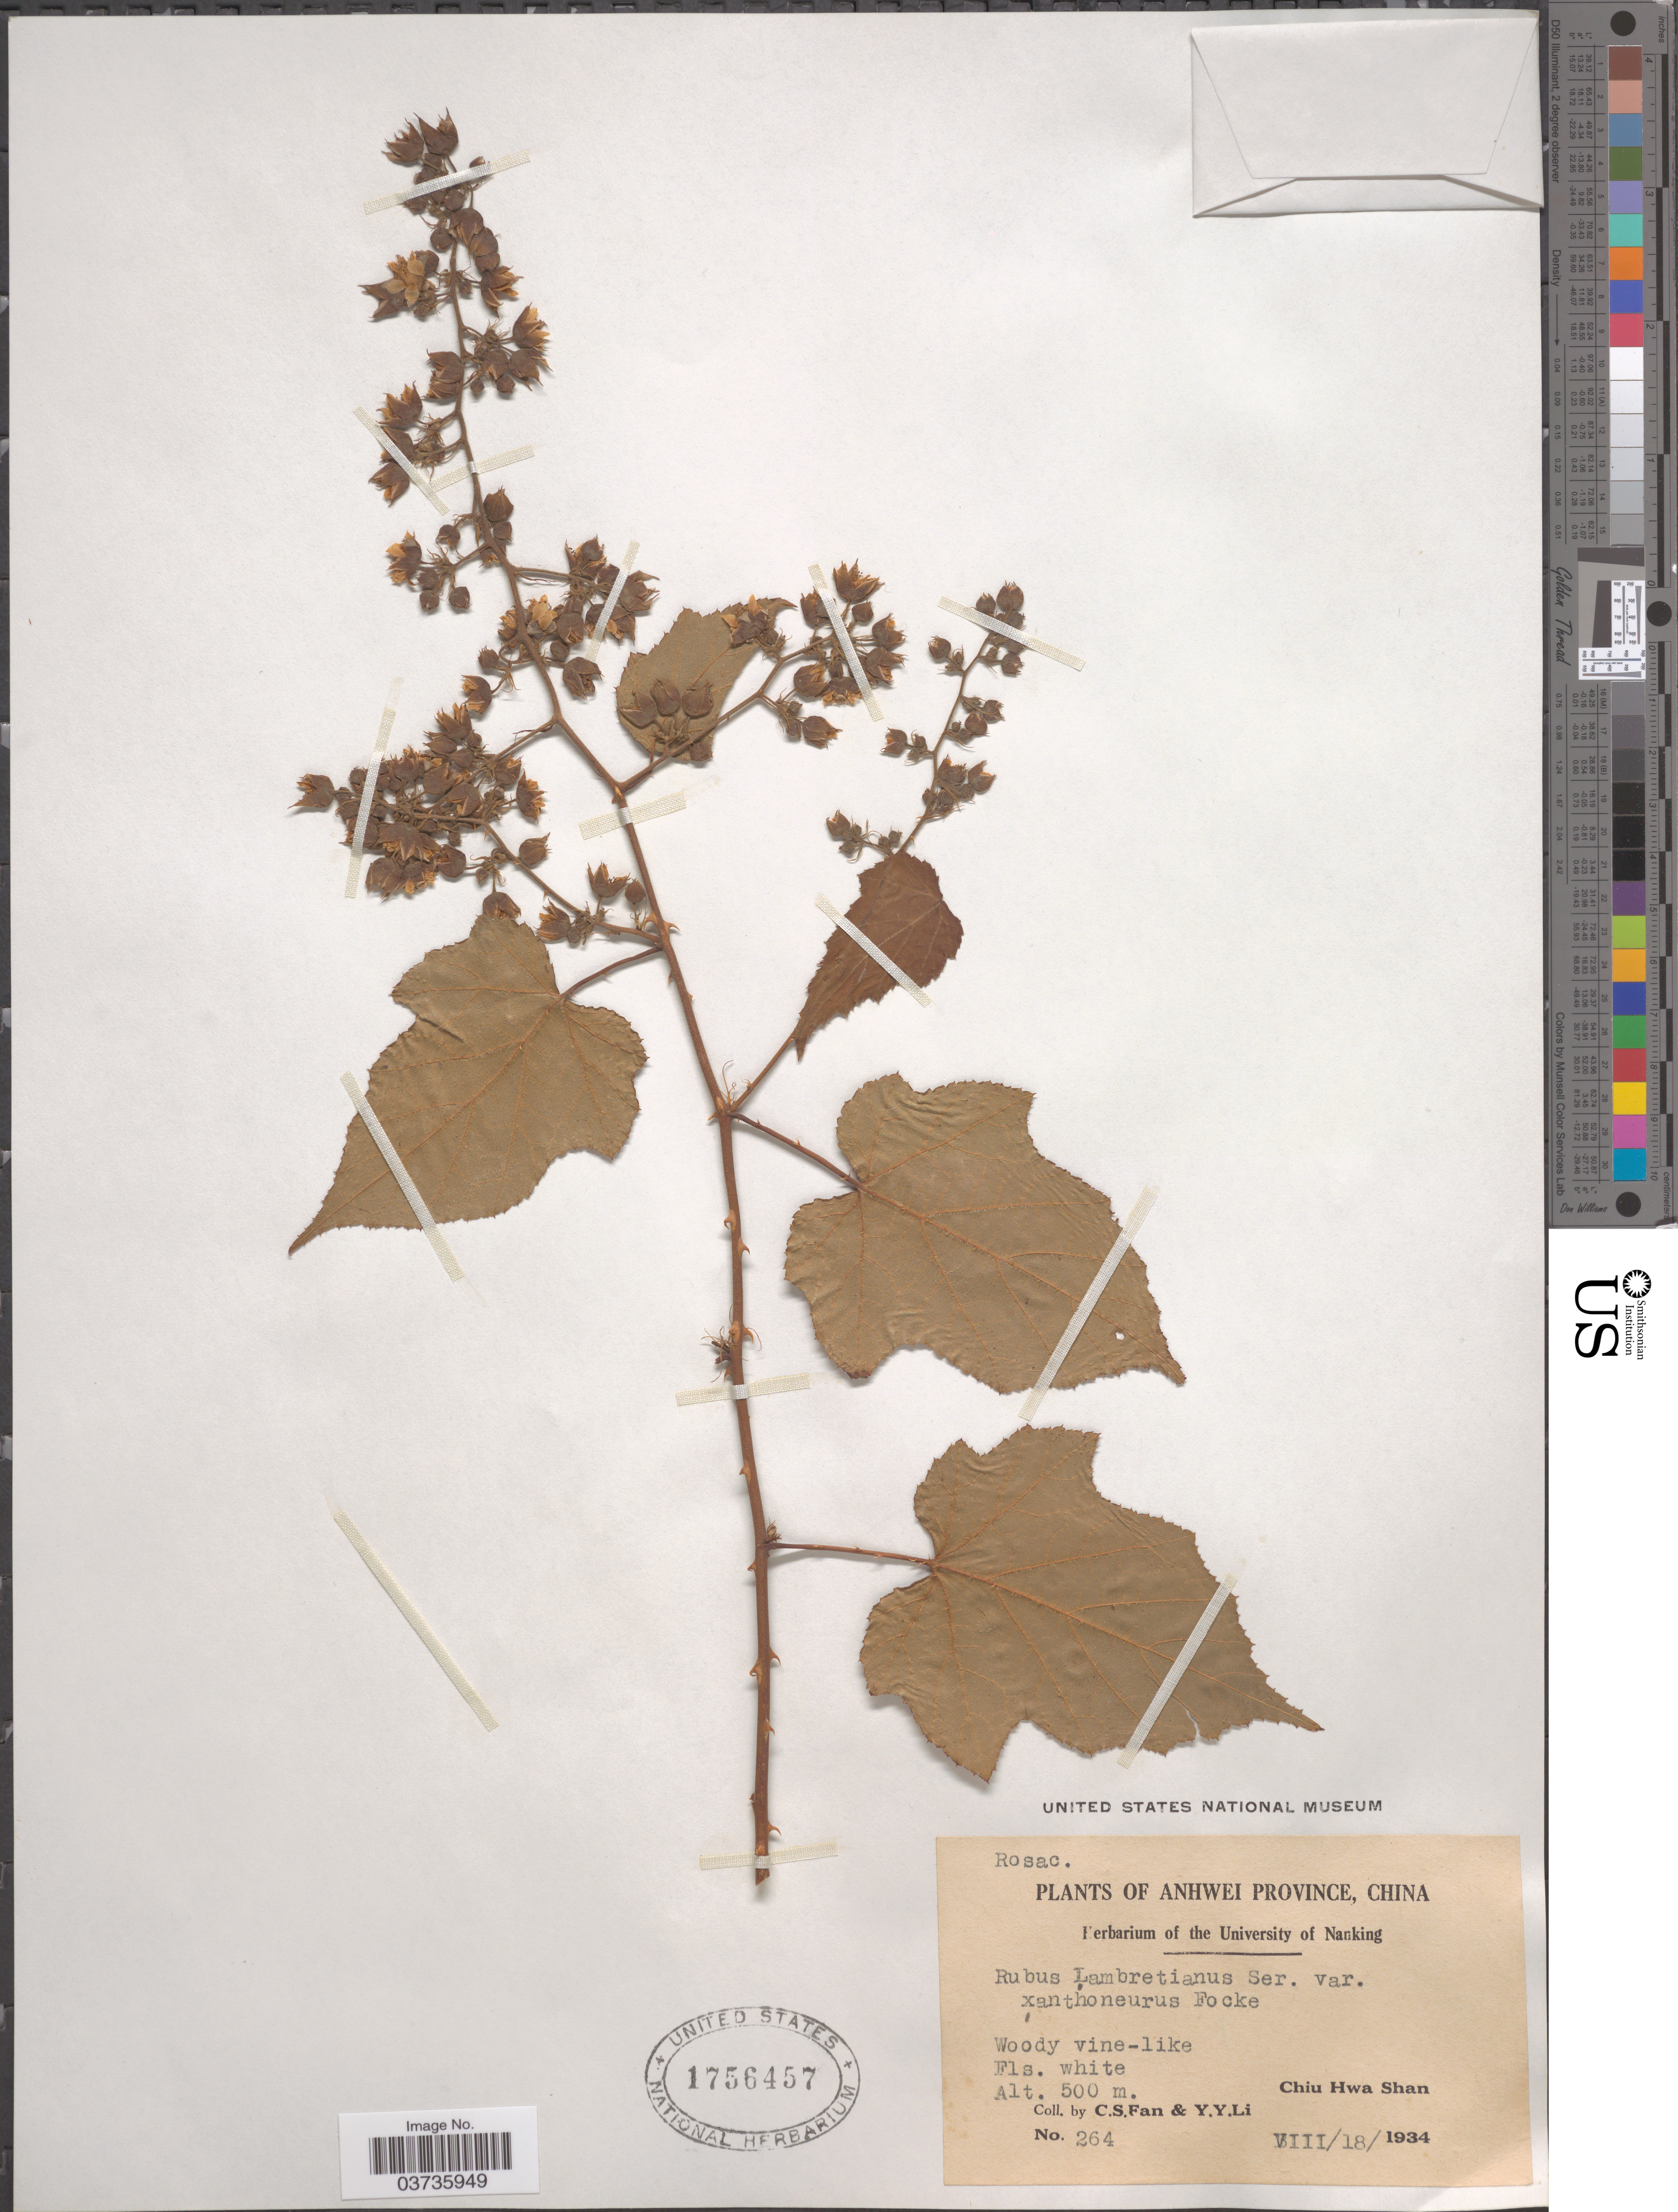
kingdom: Plantae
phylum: Tracheophyta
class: Magnoliopsida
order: Rosales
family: Rosaceae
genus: Rubus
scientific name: Rubus lambertianus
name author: Ser.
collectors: C. S. Fan & Y. Y. Li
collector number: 264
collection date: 1934-08-18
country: China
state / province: Anhui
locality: Anhwei Province. Chiu Hwa Shan.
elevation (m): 500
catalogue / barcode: US 1756457